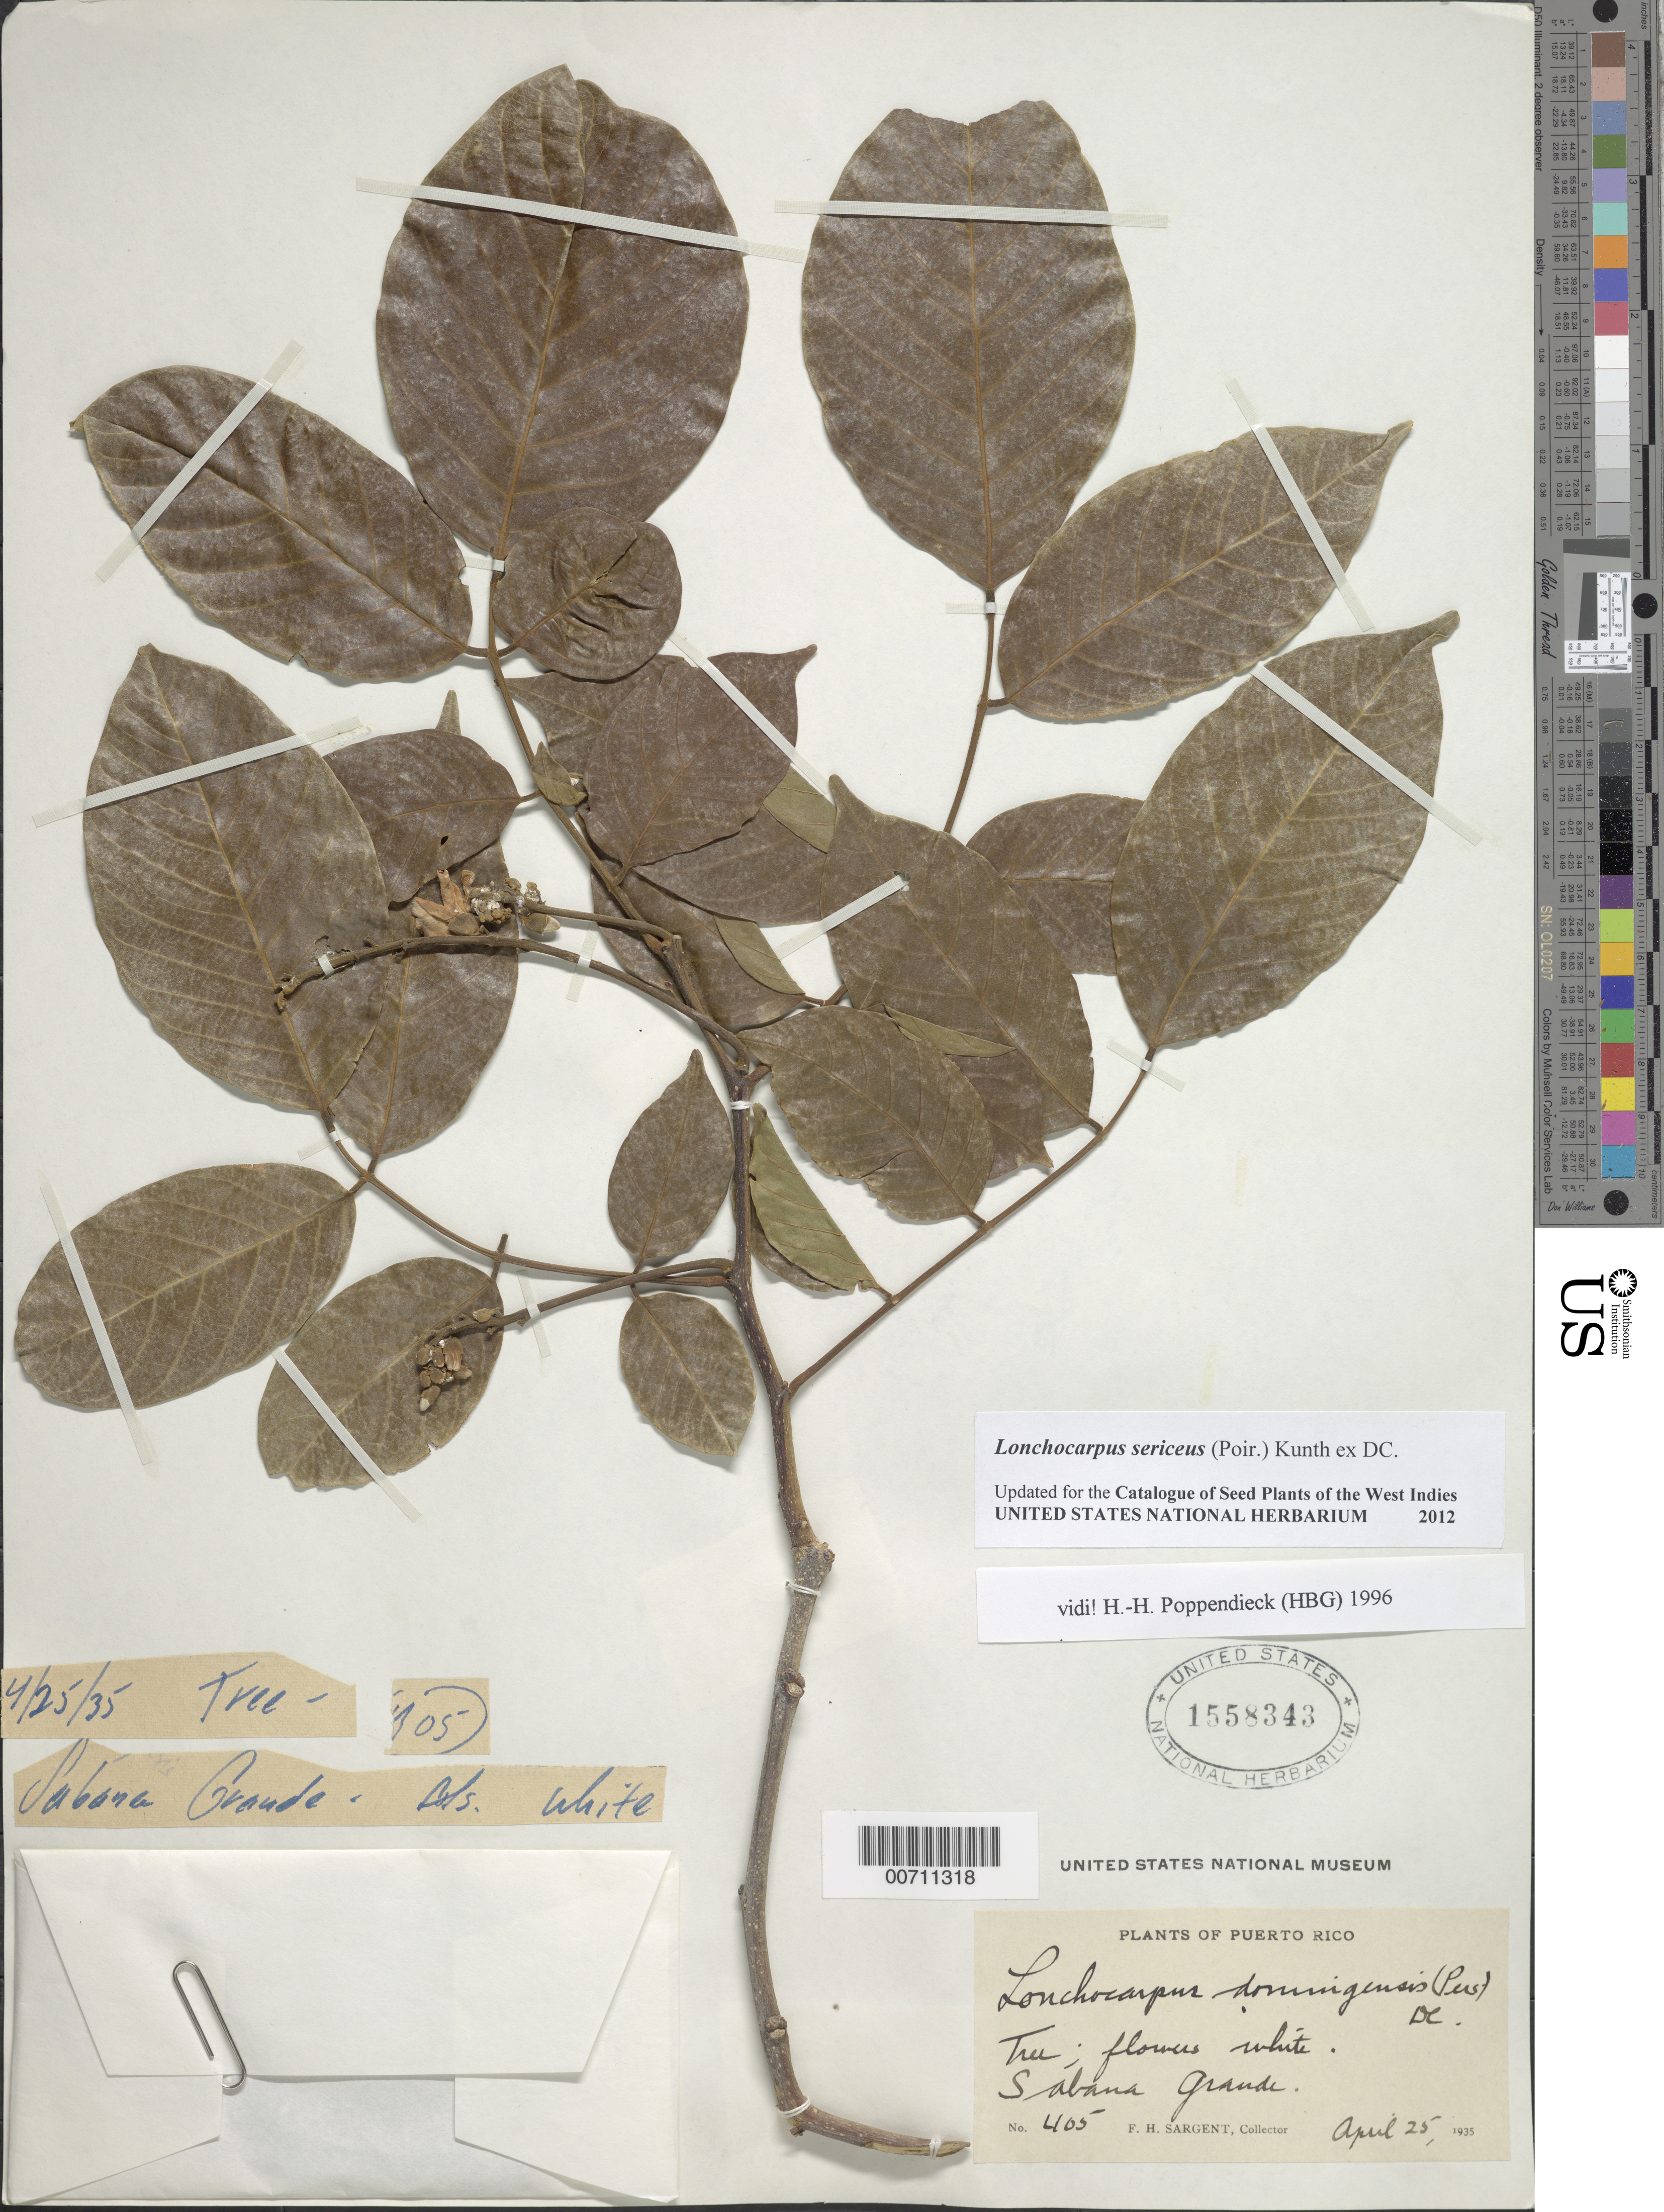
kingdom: Plantae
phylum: Tracheophyta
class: Magnoliopsida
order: Fabales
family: Fabaceae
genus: Lonchocarpus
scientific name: Lonchocarpus sericeus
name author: (Poir.) Kunth ex DC.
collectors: F. H. Sargent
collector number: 405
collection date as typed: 25 Apr 1935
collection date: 1935-04-25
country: Puerto Rico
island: Greater Antilles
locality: Sabana Grande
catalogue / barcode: US 1558343